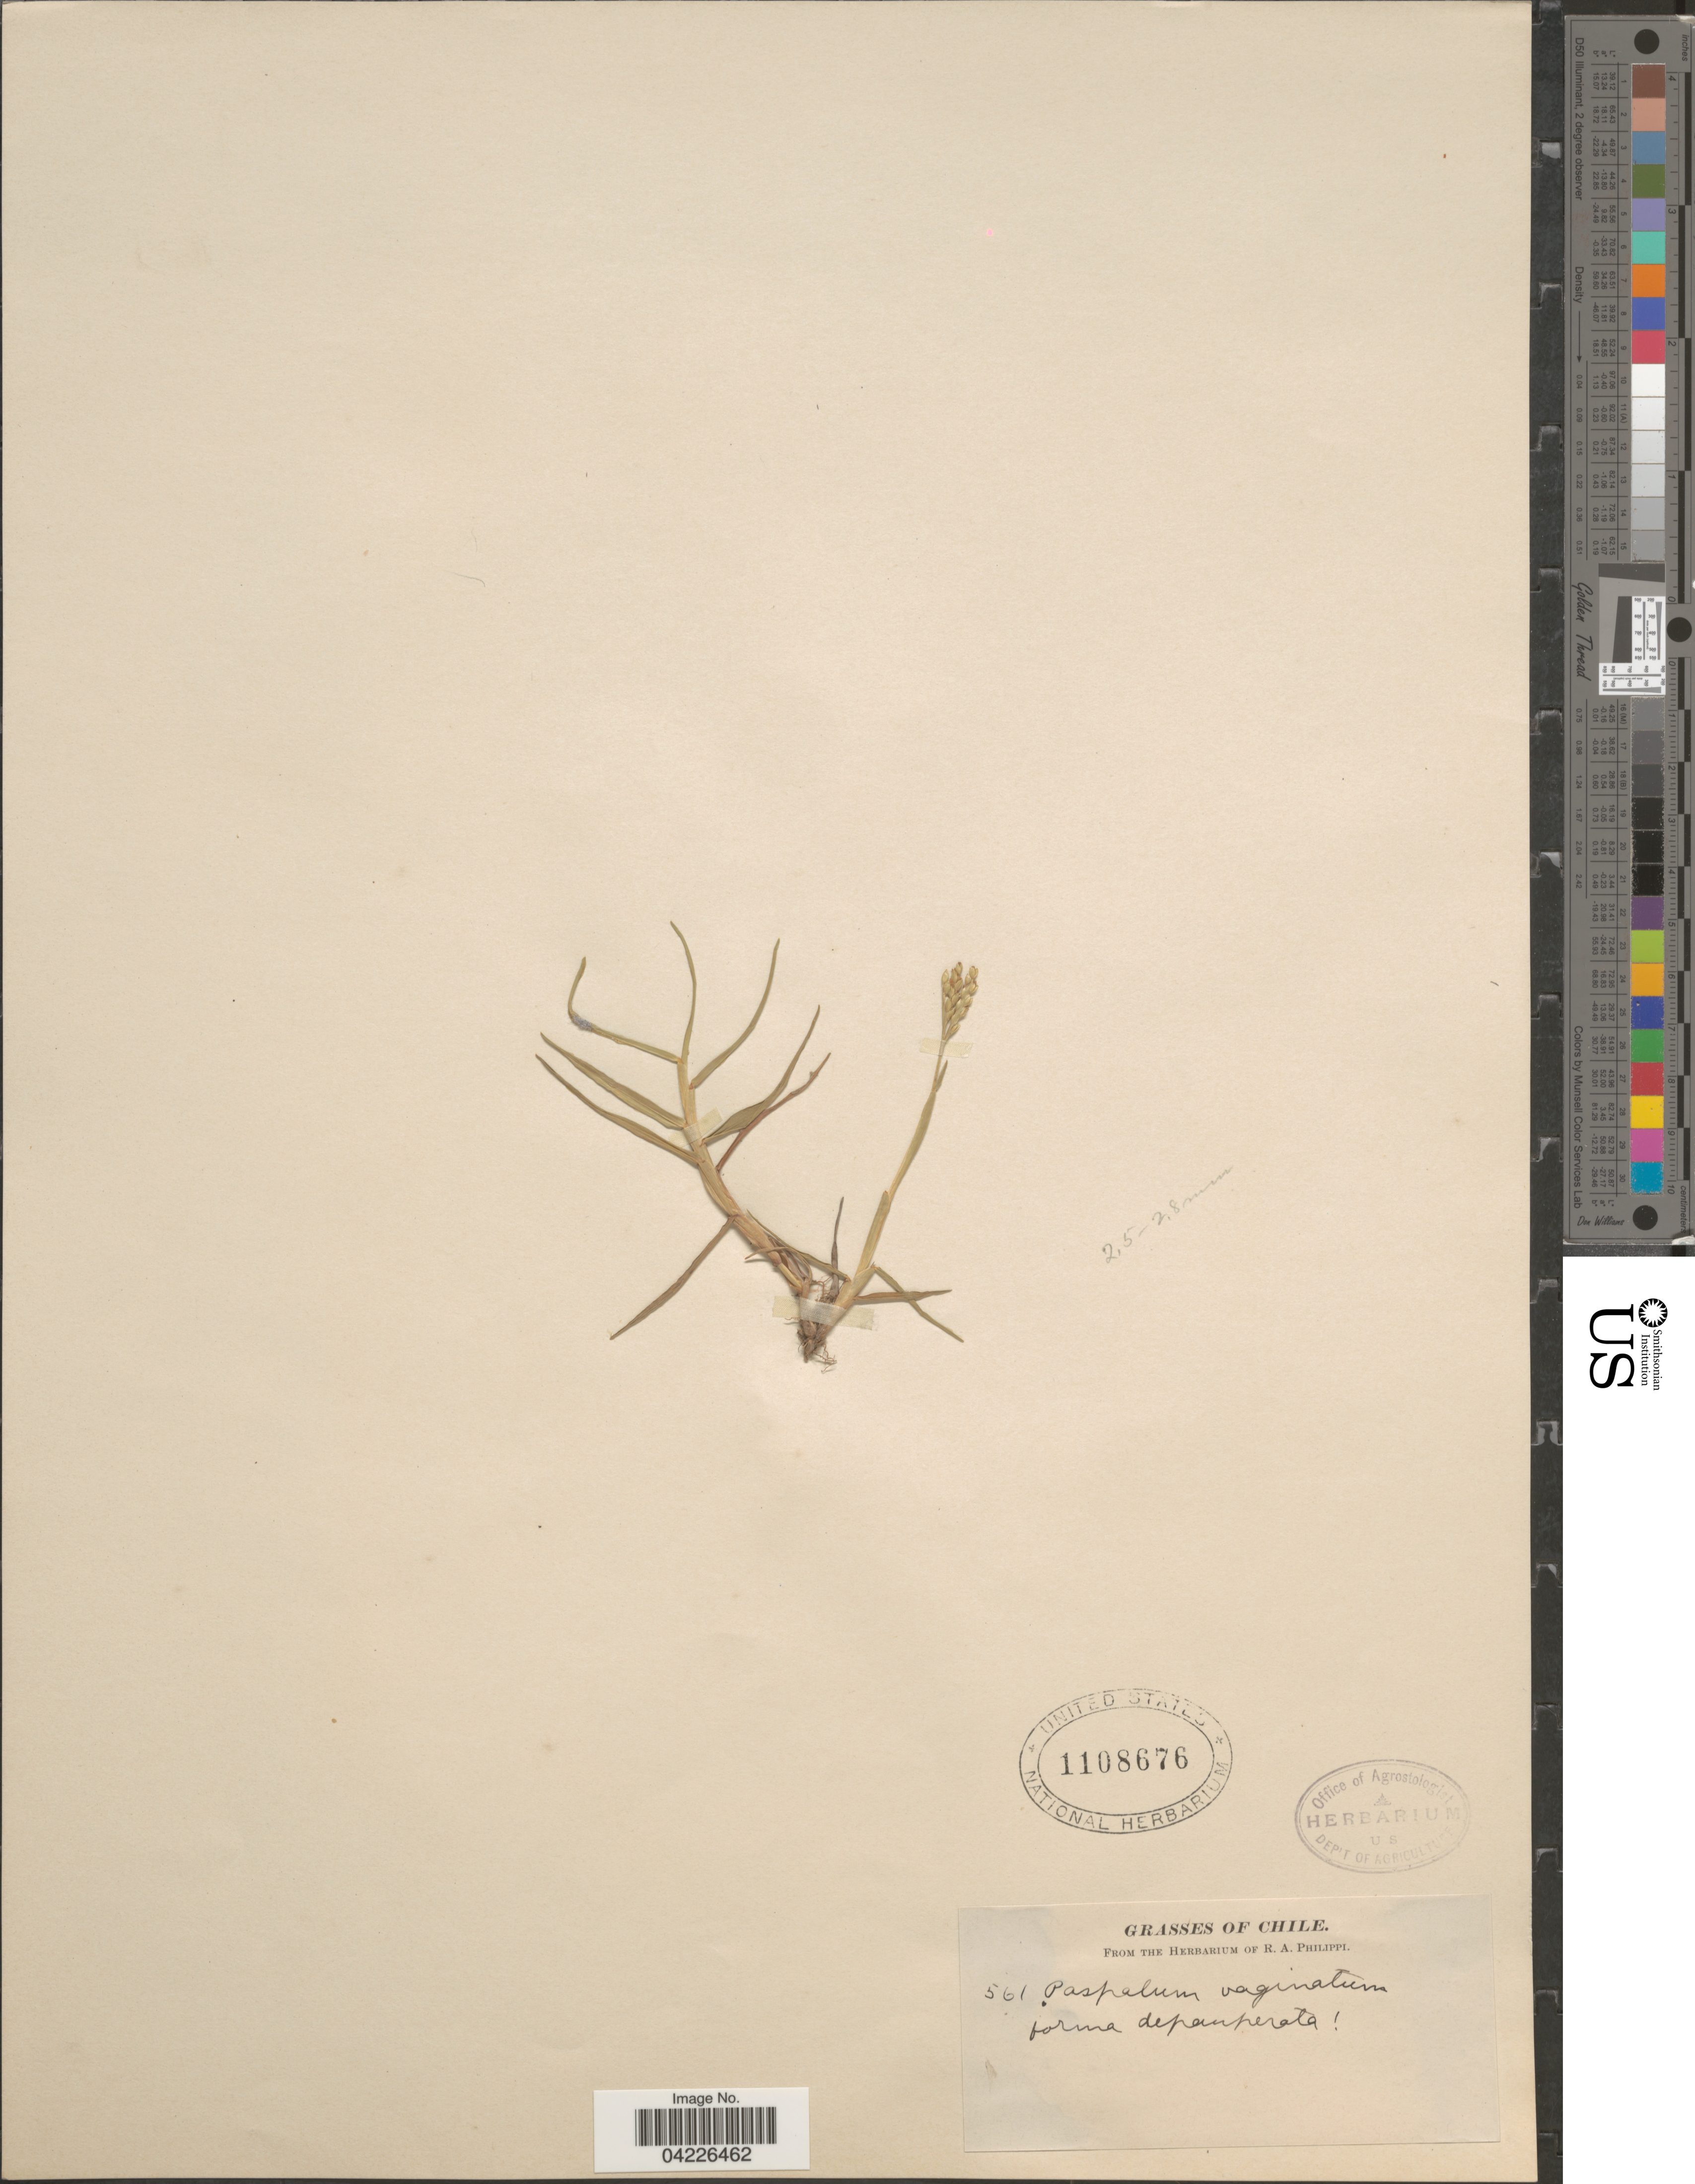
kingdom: Plantae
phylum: Tracheophyta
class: Liliopsida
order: Poales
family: Poaceae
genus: Paspalum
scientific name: Paspalum vaginatum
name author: Sw.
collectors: ex. herb. R.A. Philippi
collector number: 561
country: Chile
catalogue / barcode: US 1108676